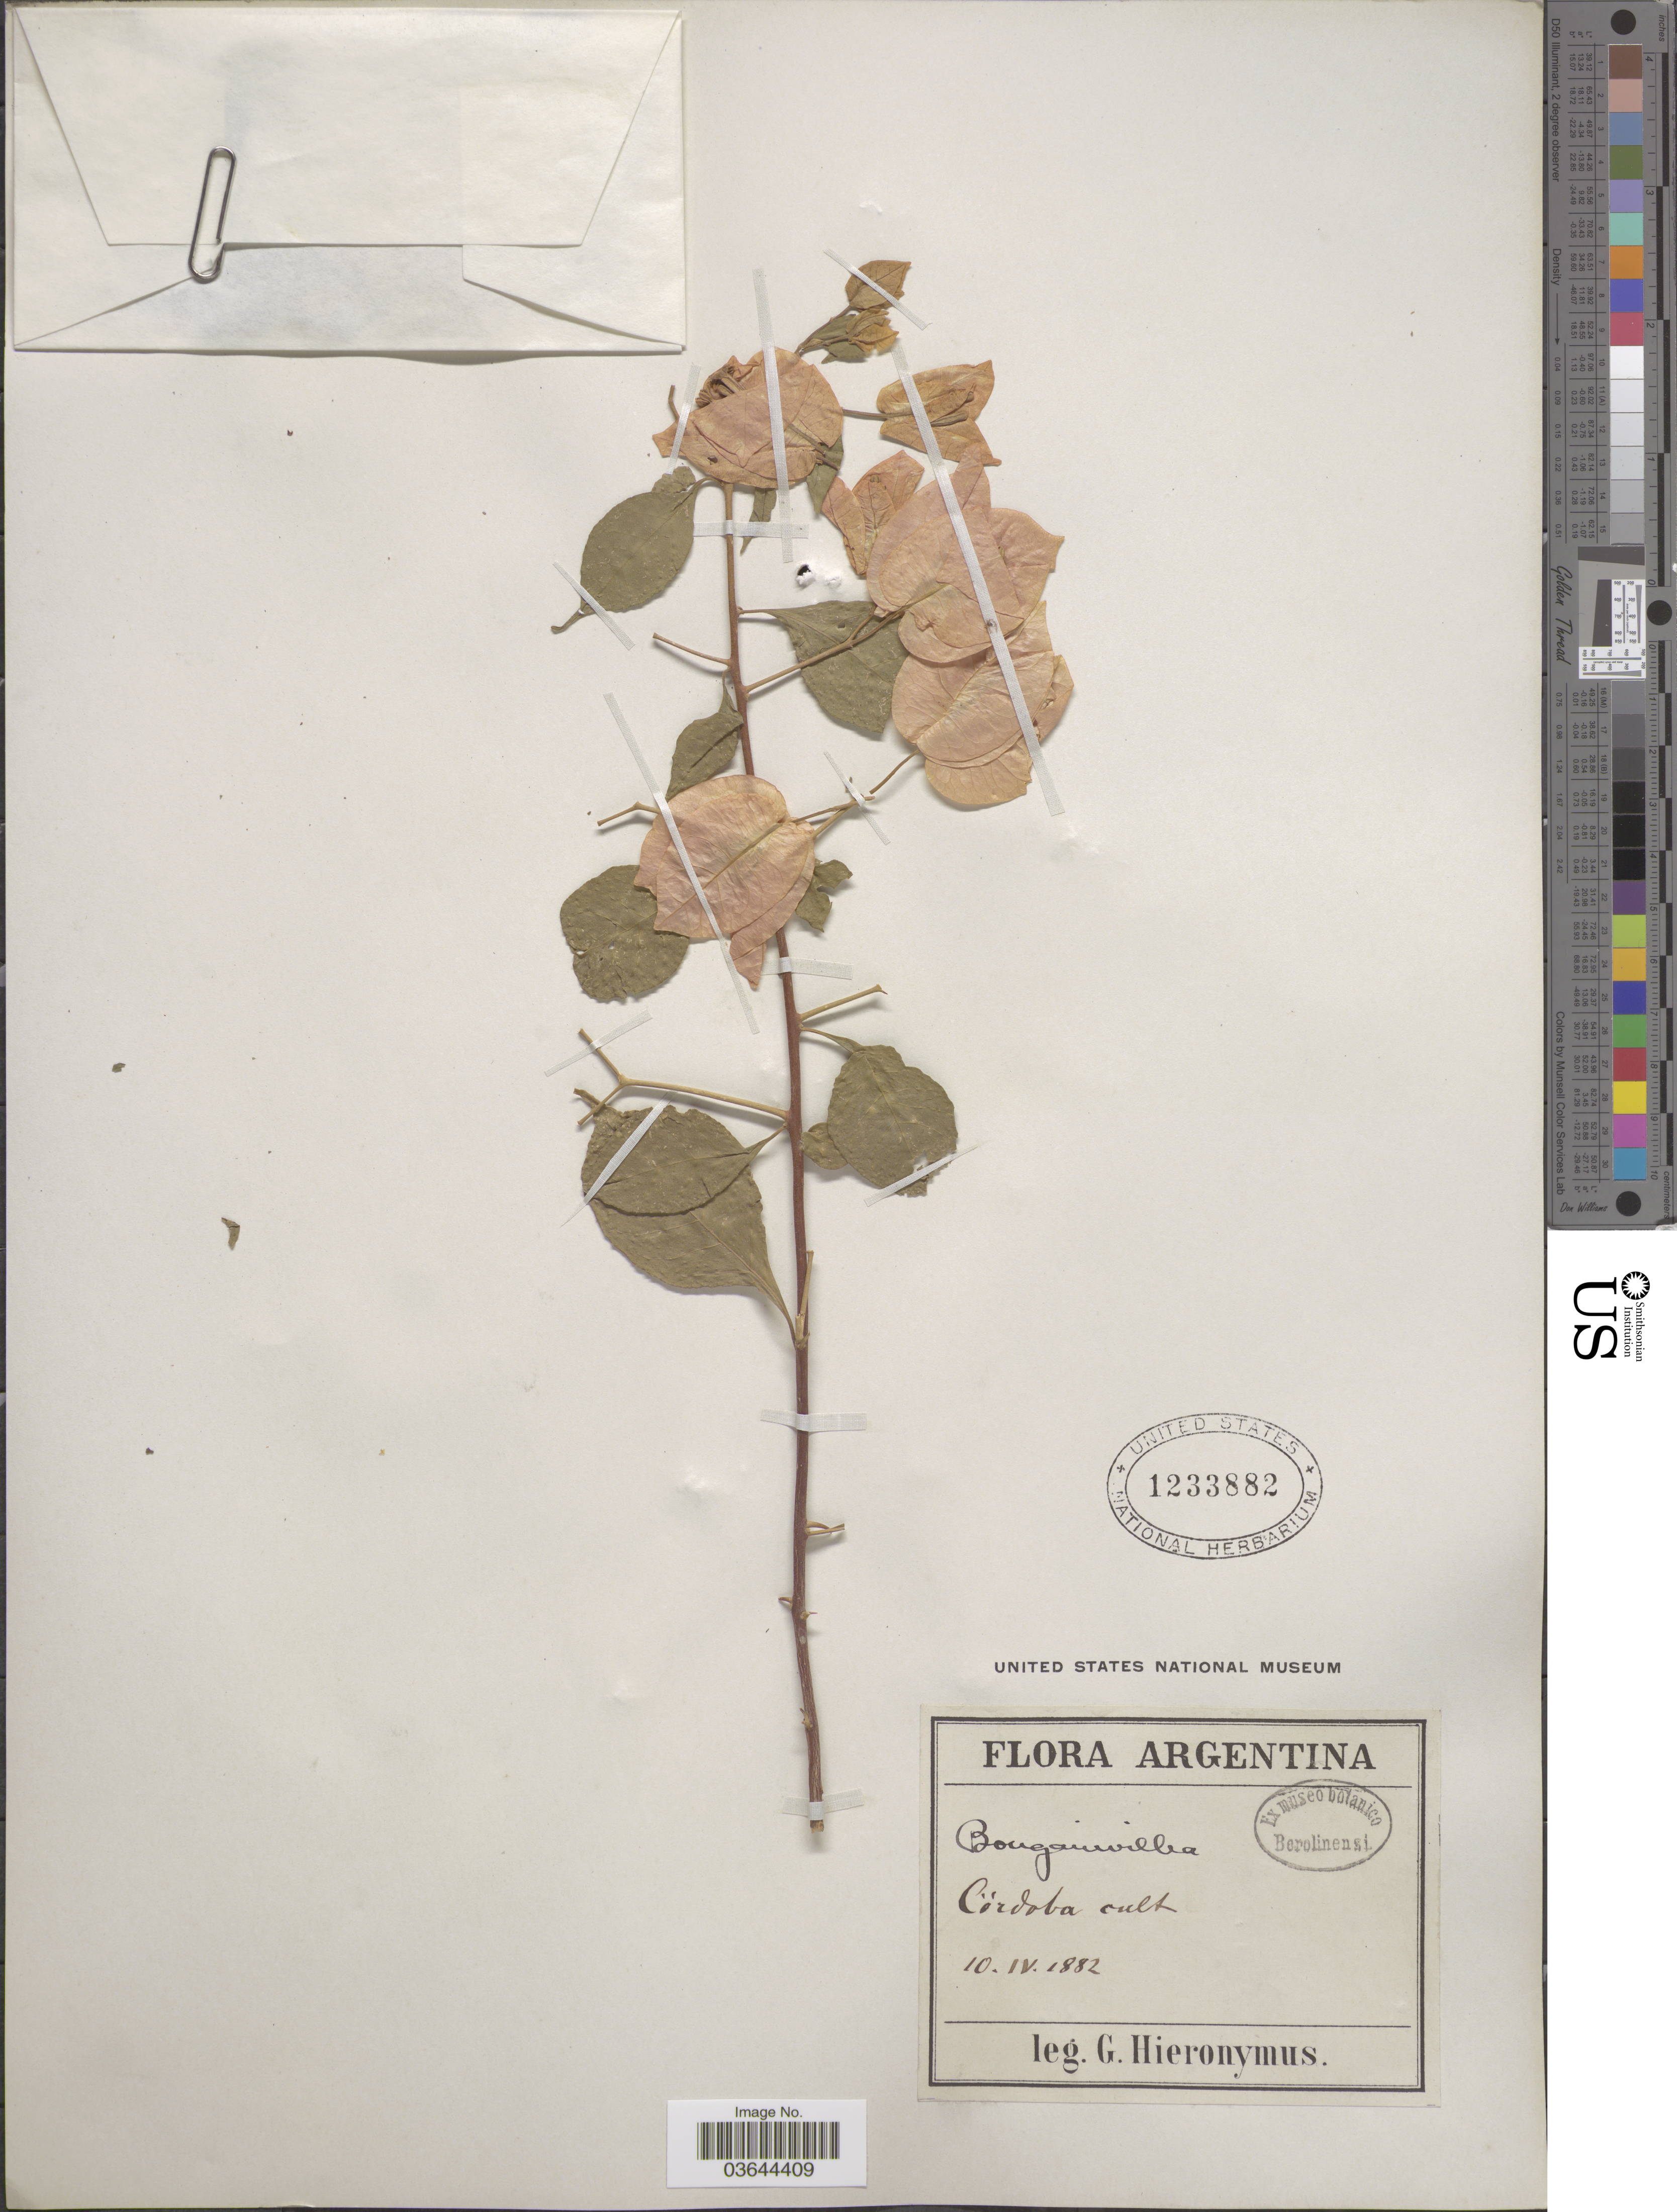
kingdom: Plantae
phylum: Tracheophyta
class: Magnoliopsida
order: Caryophyllales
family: Nyctaginaceae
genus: Bougainvillea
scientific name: Bougainvillea sp.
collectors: G. H. Hieronymus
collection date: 1882-04-10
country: Argentina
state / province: Cordoba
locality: Córdoba.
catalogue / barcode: US 1233882